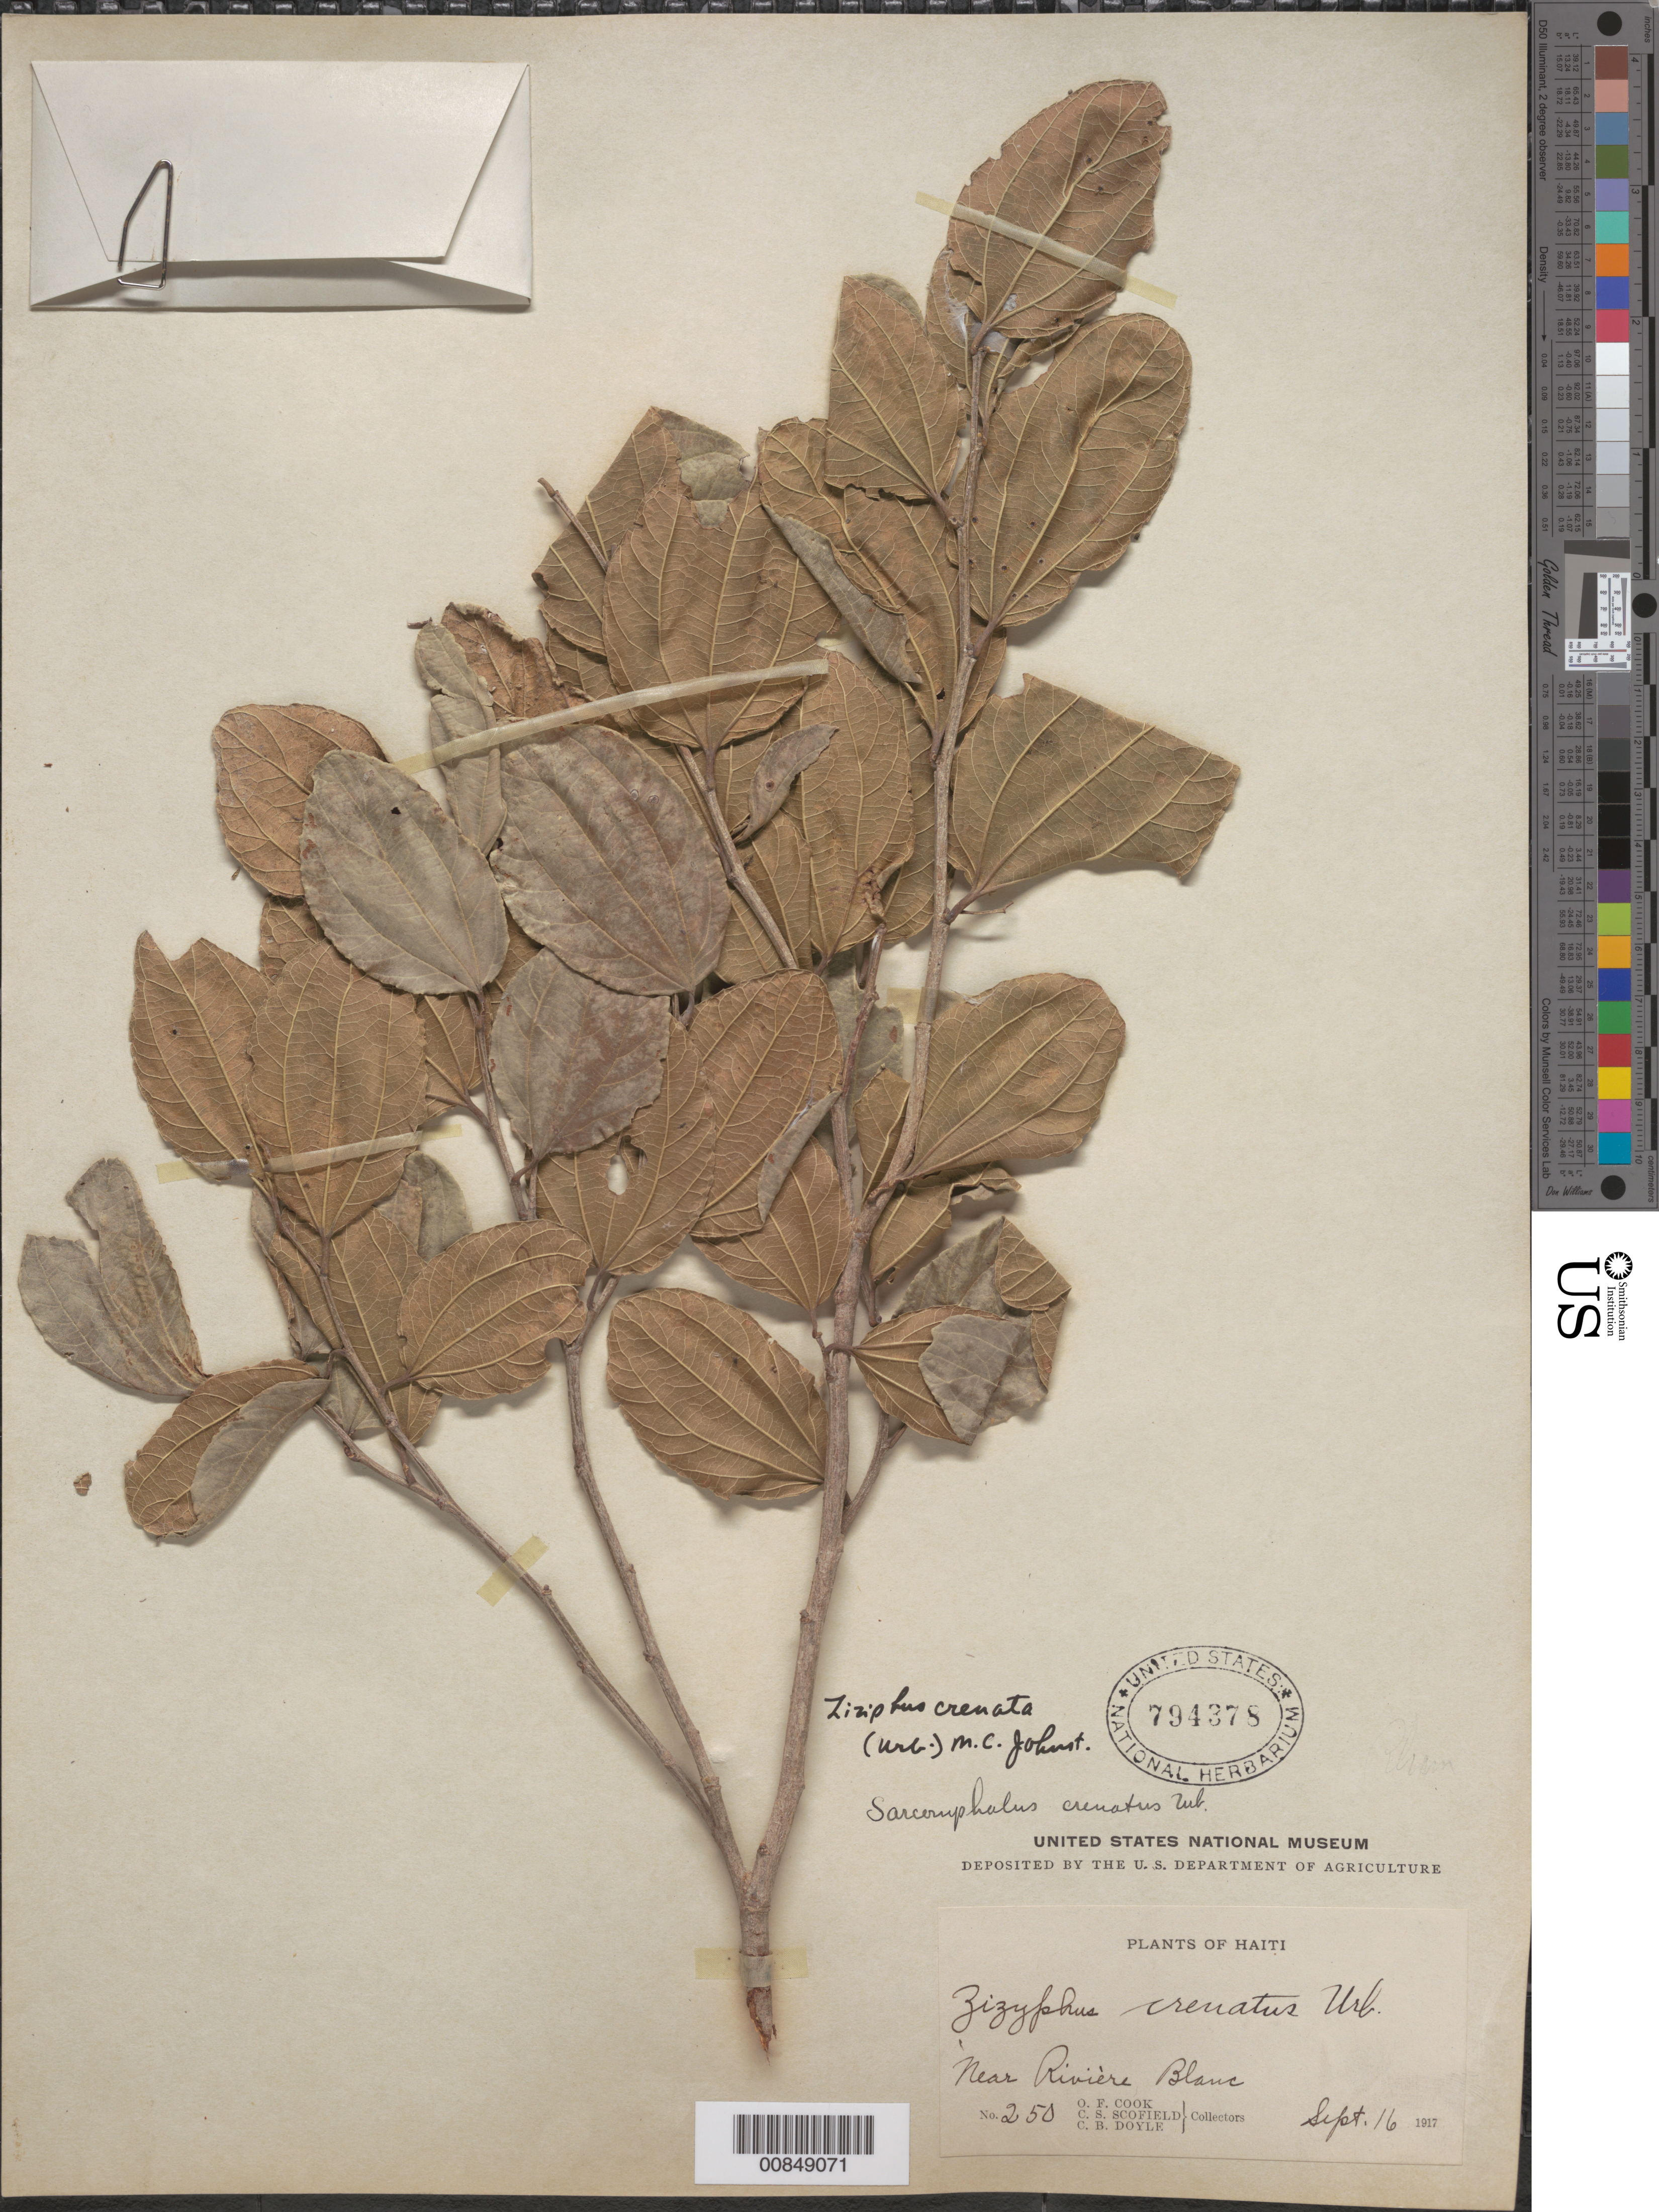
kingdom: Plantae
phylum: Tracheophyta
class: Magnoliopsida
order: Rosales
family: Rhamnaceae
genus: Sarcomphalus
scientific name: Sarcomphalus crenatus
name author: Urb.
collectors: O. F. Cook, C. Scofield & C. Doyle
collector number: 250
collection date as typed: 16 Sep 1917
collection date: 1917-09-16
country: Haiti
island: Hispaniola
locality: Near Rivière Blanc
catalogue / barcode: US 794378